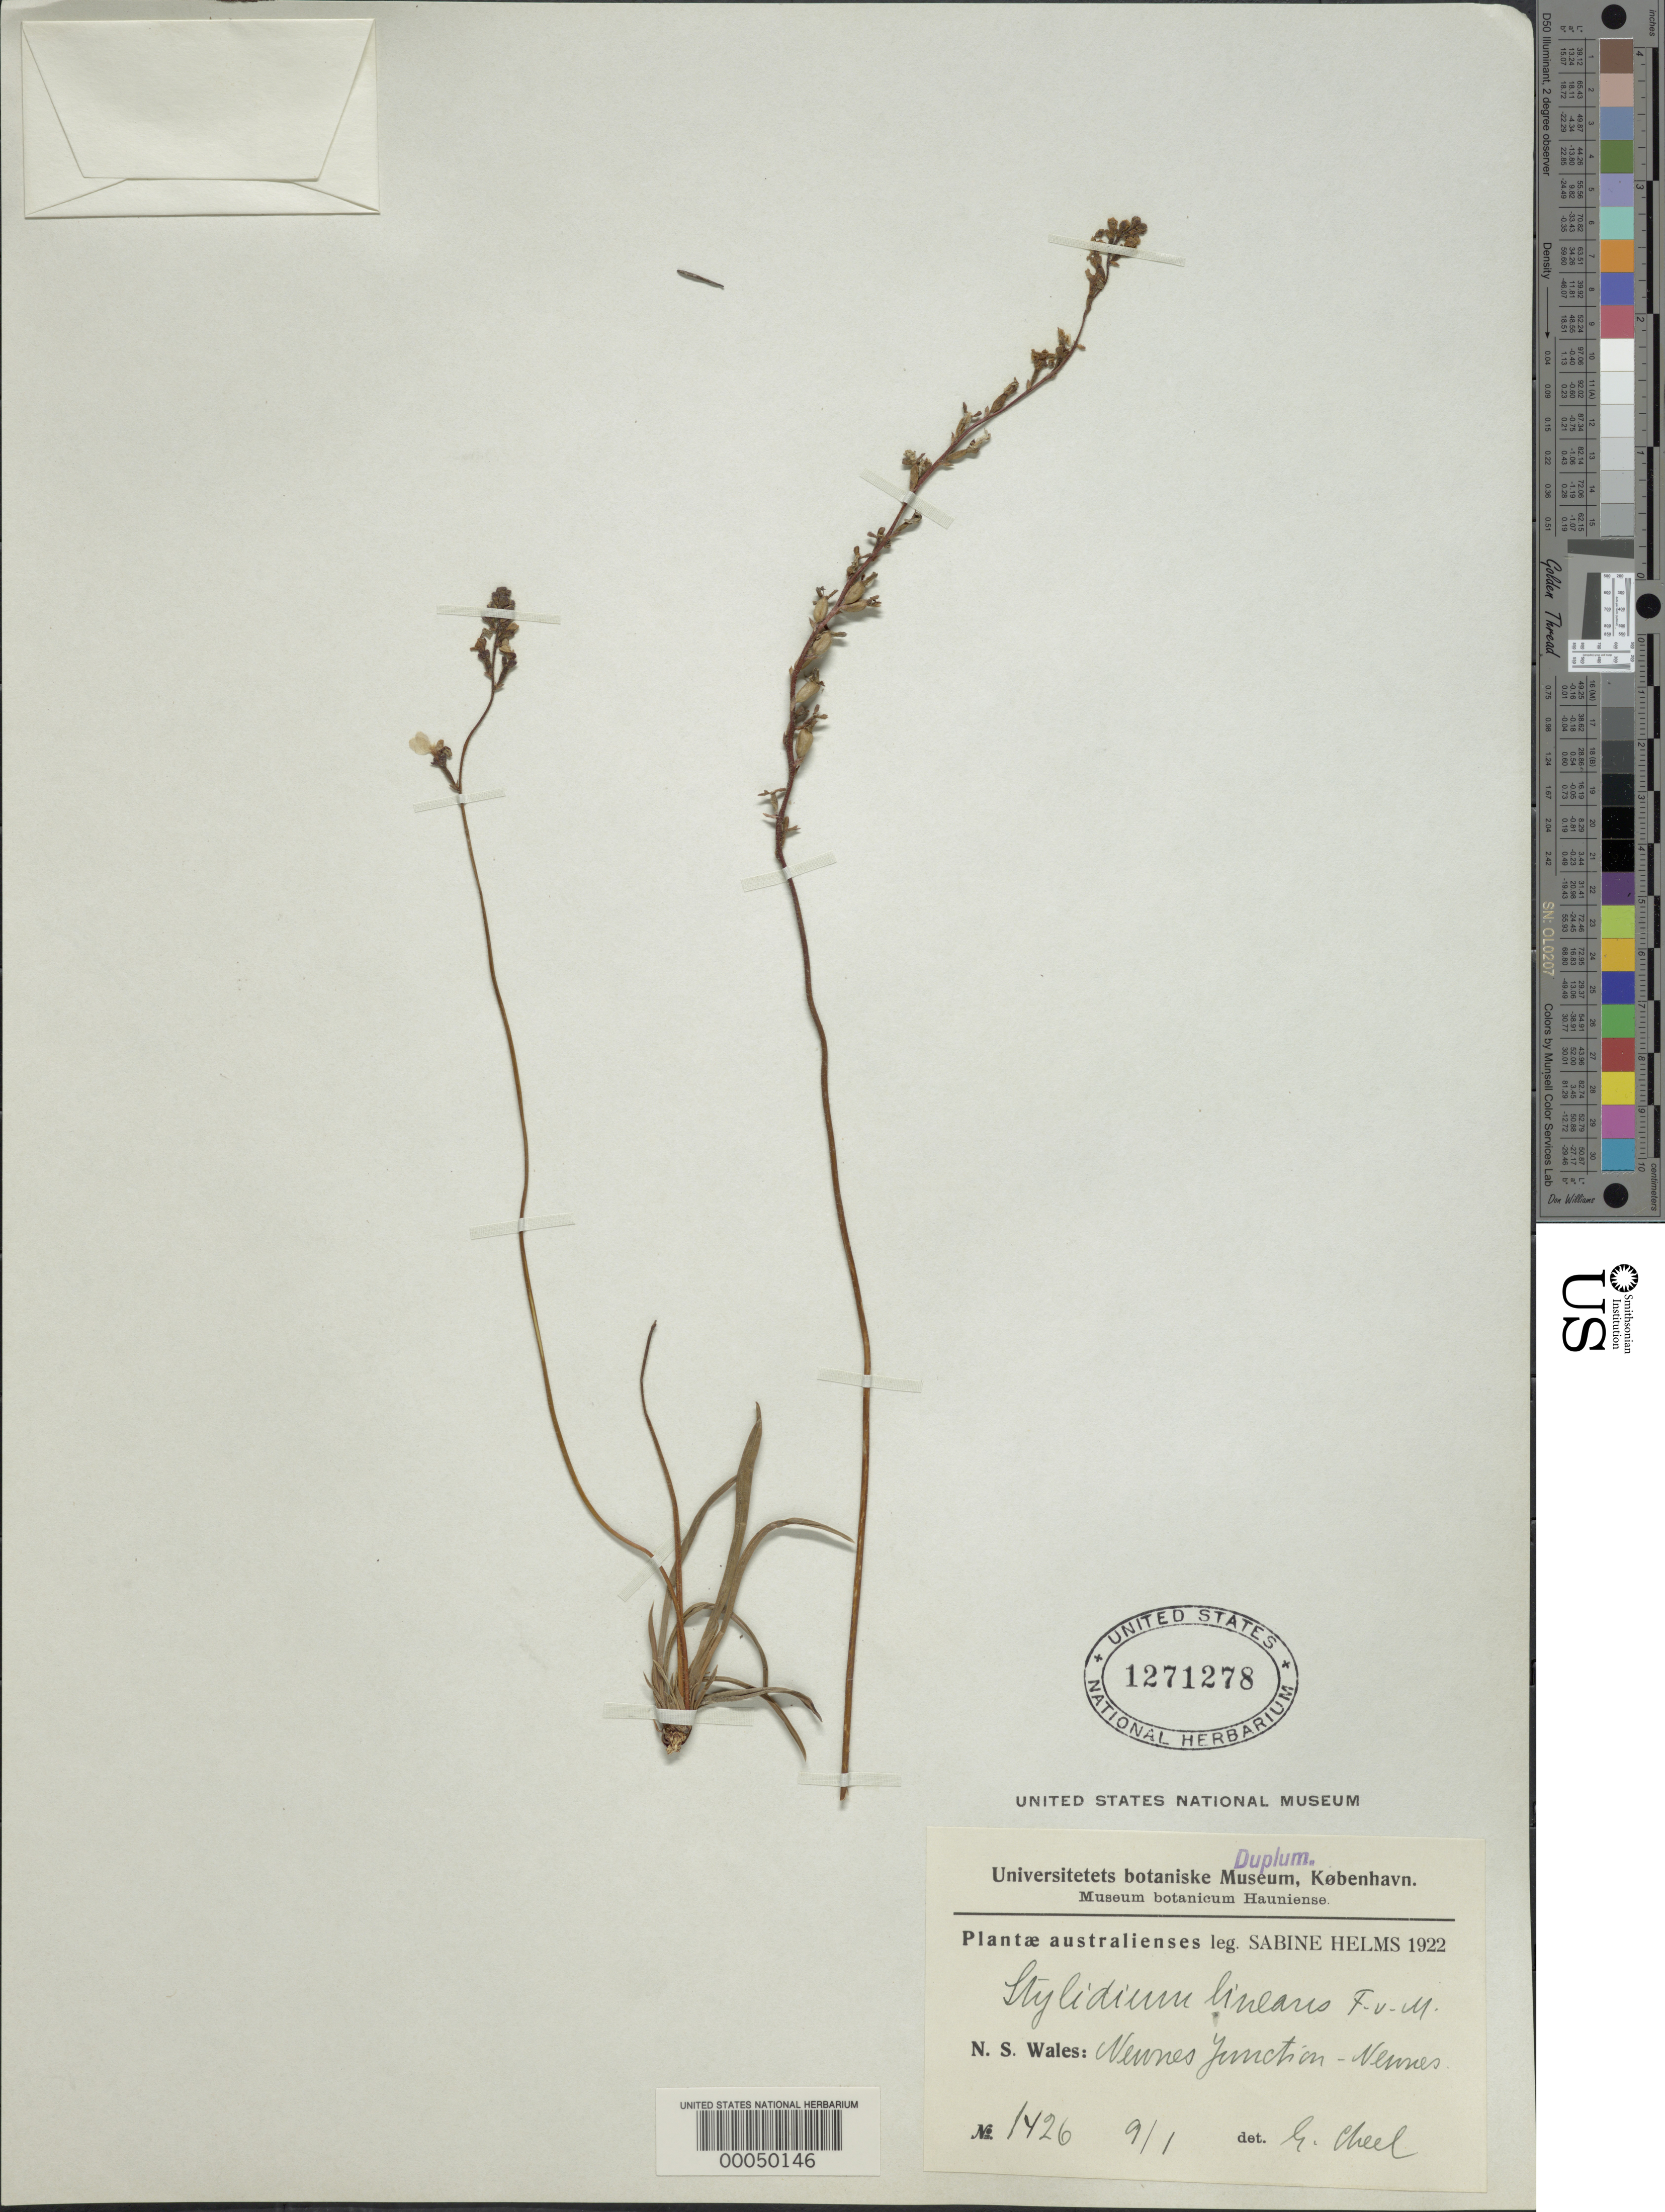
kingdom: Plantae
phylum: Tracheophyta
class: Magnoliopsida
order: Asterales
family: Stylidiaceae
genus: Stylidium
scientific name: Stylidium lineare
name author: Sw. ex Willd.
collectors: S. Helms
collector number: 1426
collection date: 1922-01-09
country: Australia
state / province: New South Wales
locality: N.S. Wales: Neunes Junction - Neunes.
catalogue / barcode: US 1271278